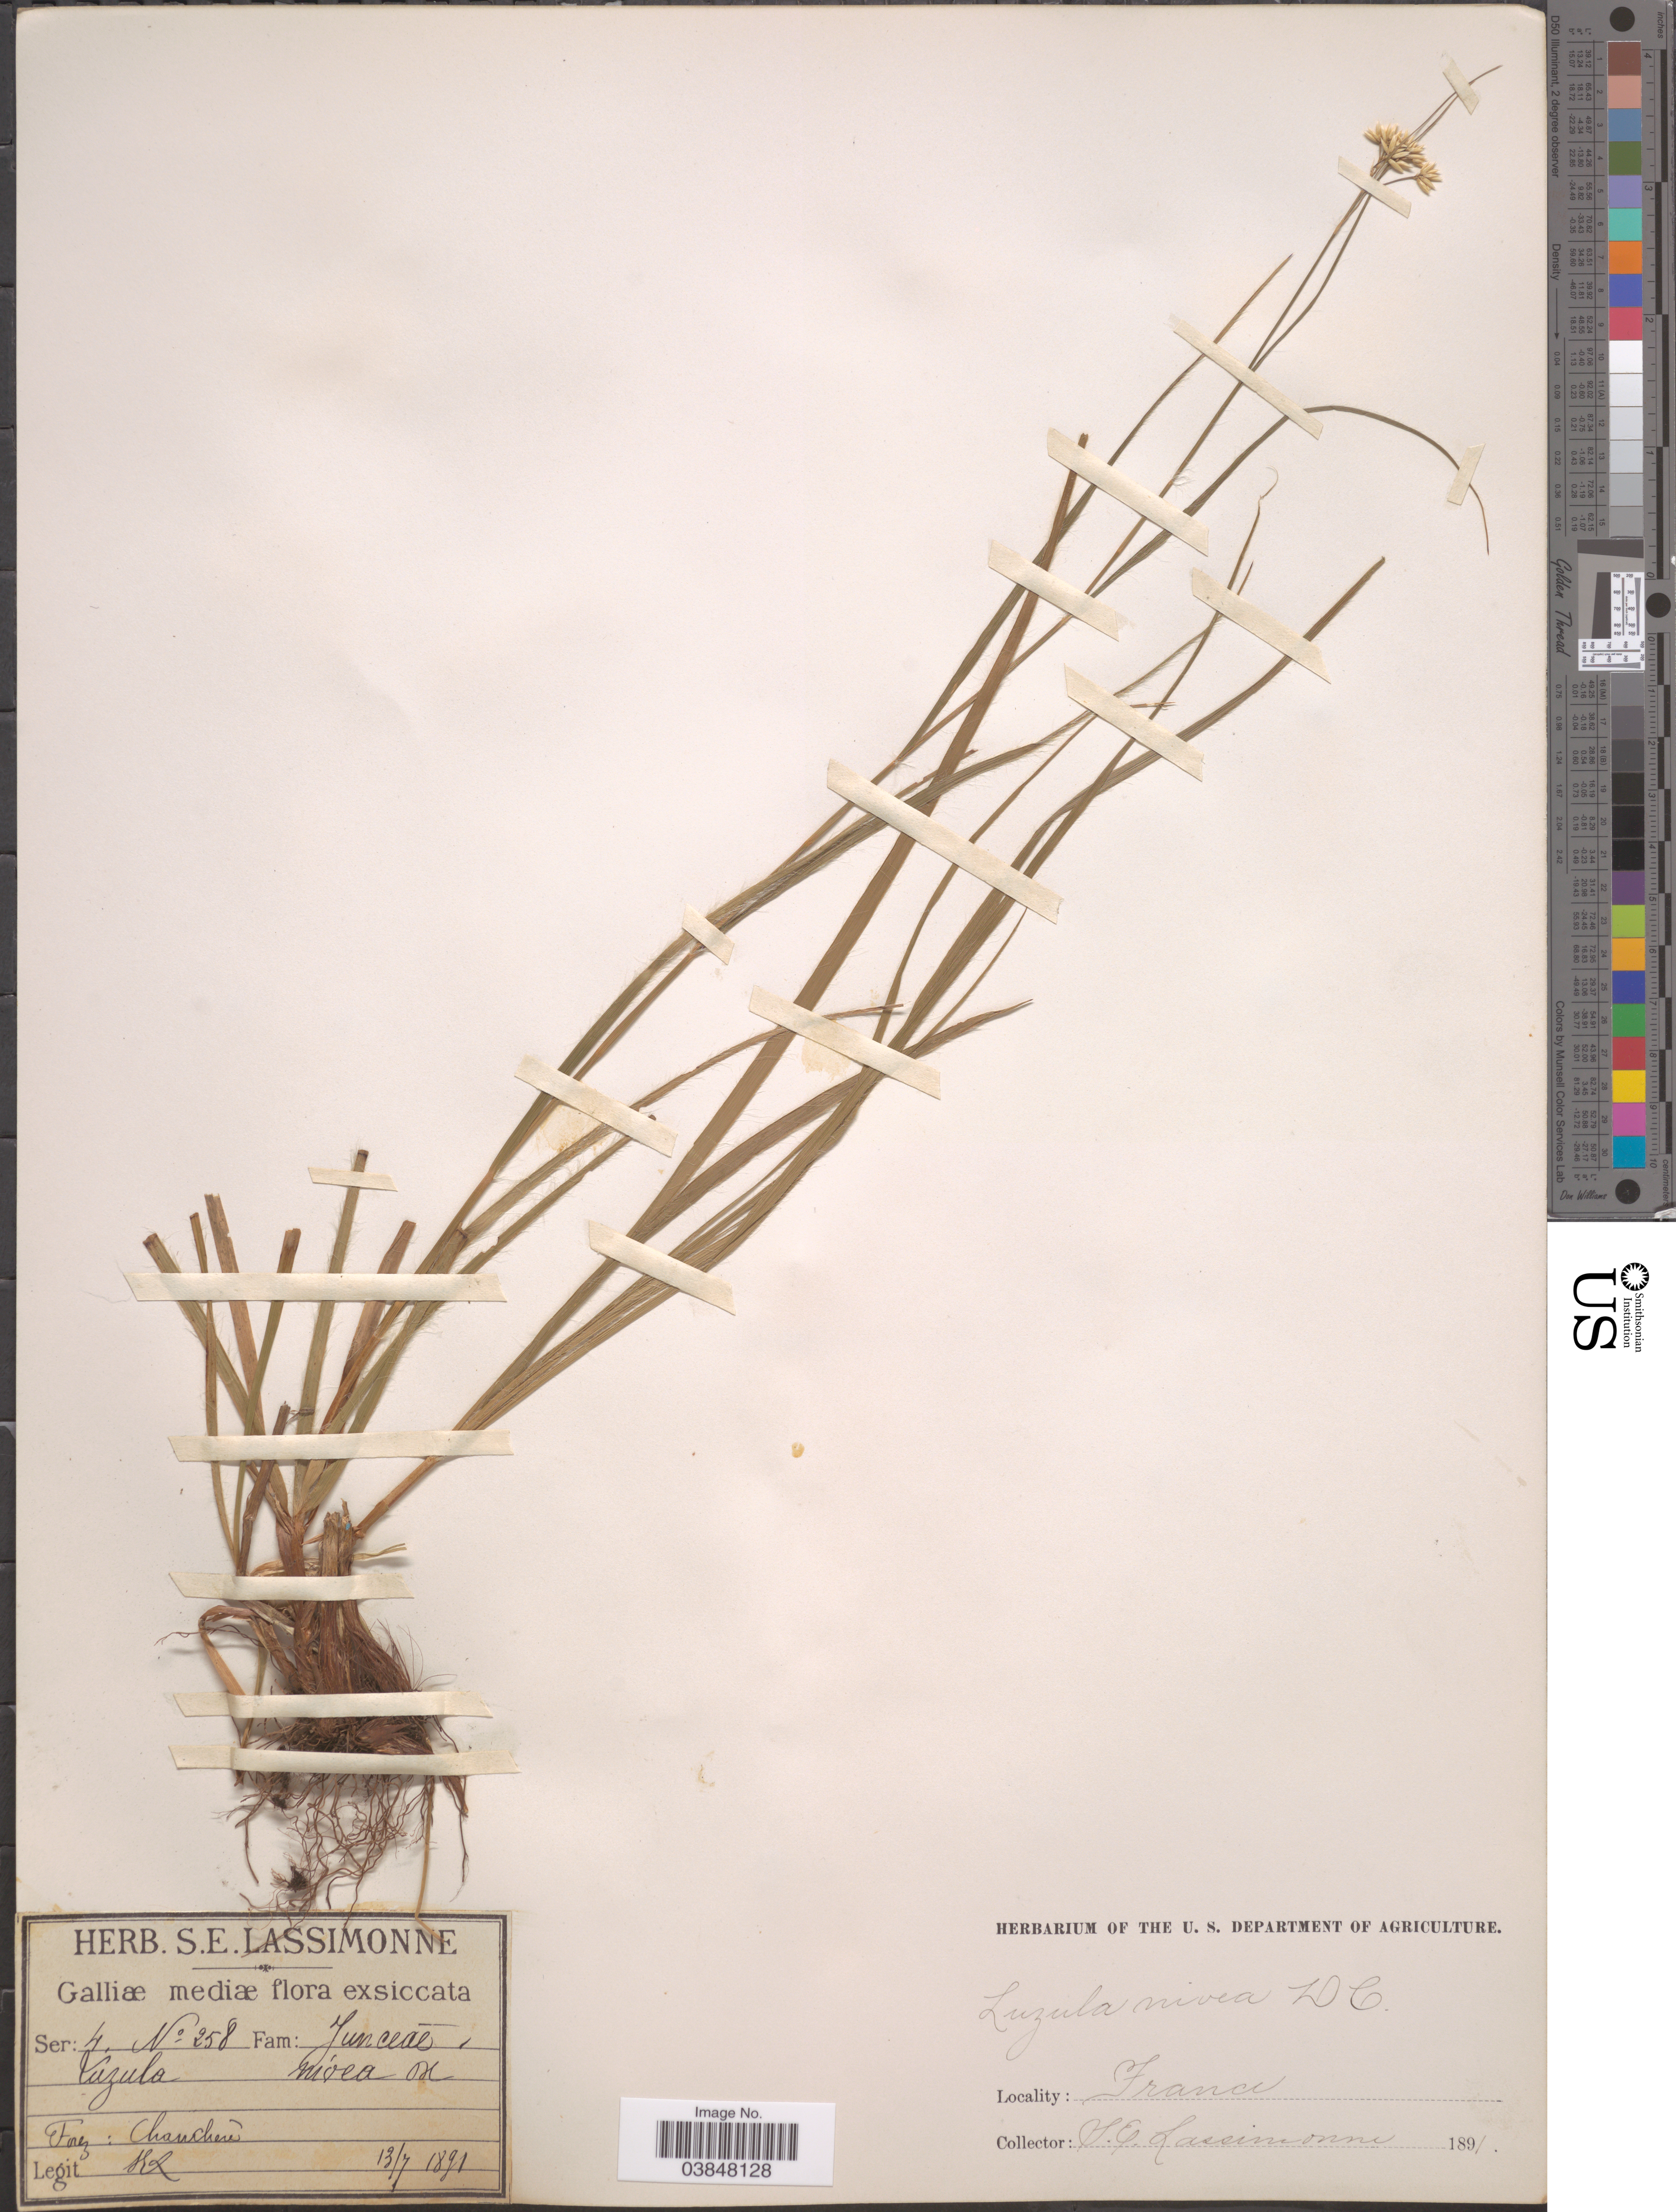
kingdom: Plantae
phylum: Tracheophyta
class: Liliopsida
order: Poales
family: Juncaceae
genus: Luzula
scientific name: Luzula nivea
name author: (L.) DC.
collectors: S. Lassimonne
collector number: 258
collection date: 1891-07-13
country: France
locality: Forez: Chancheú. [interpreted]